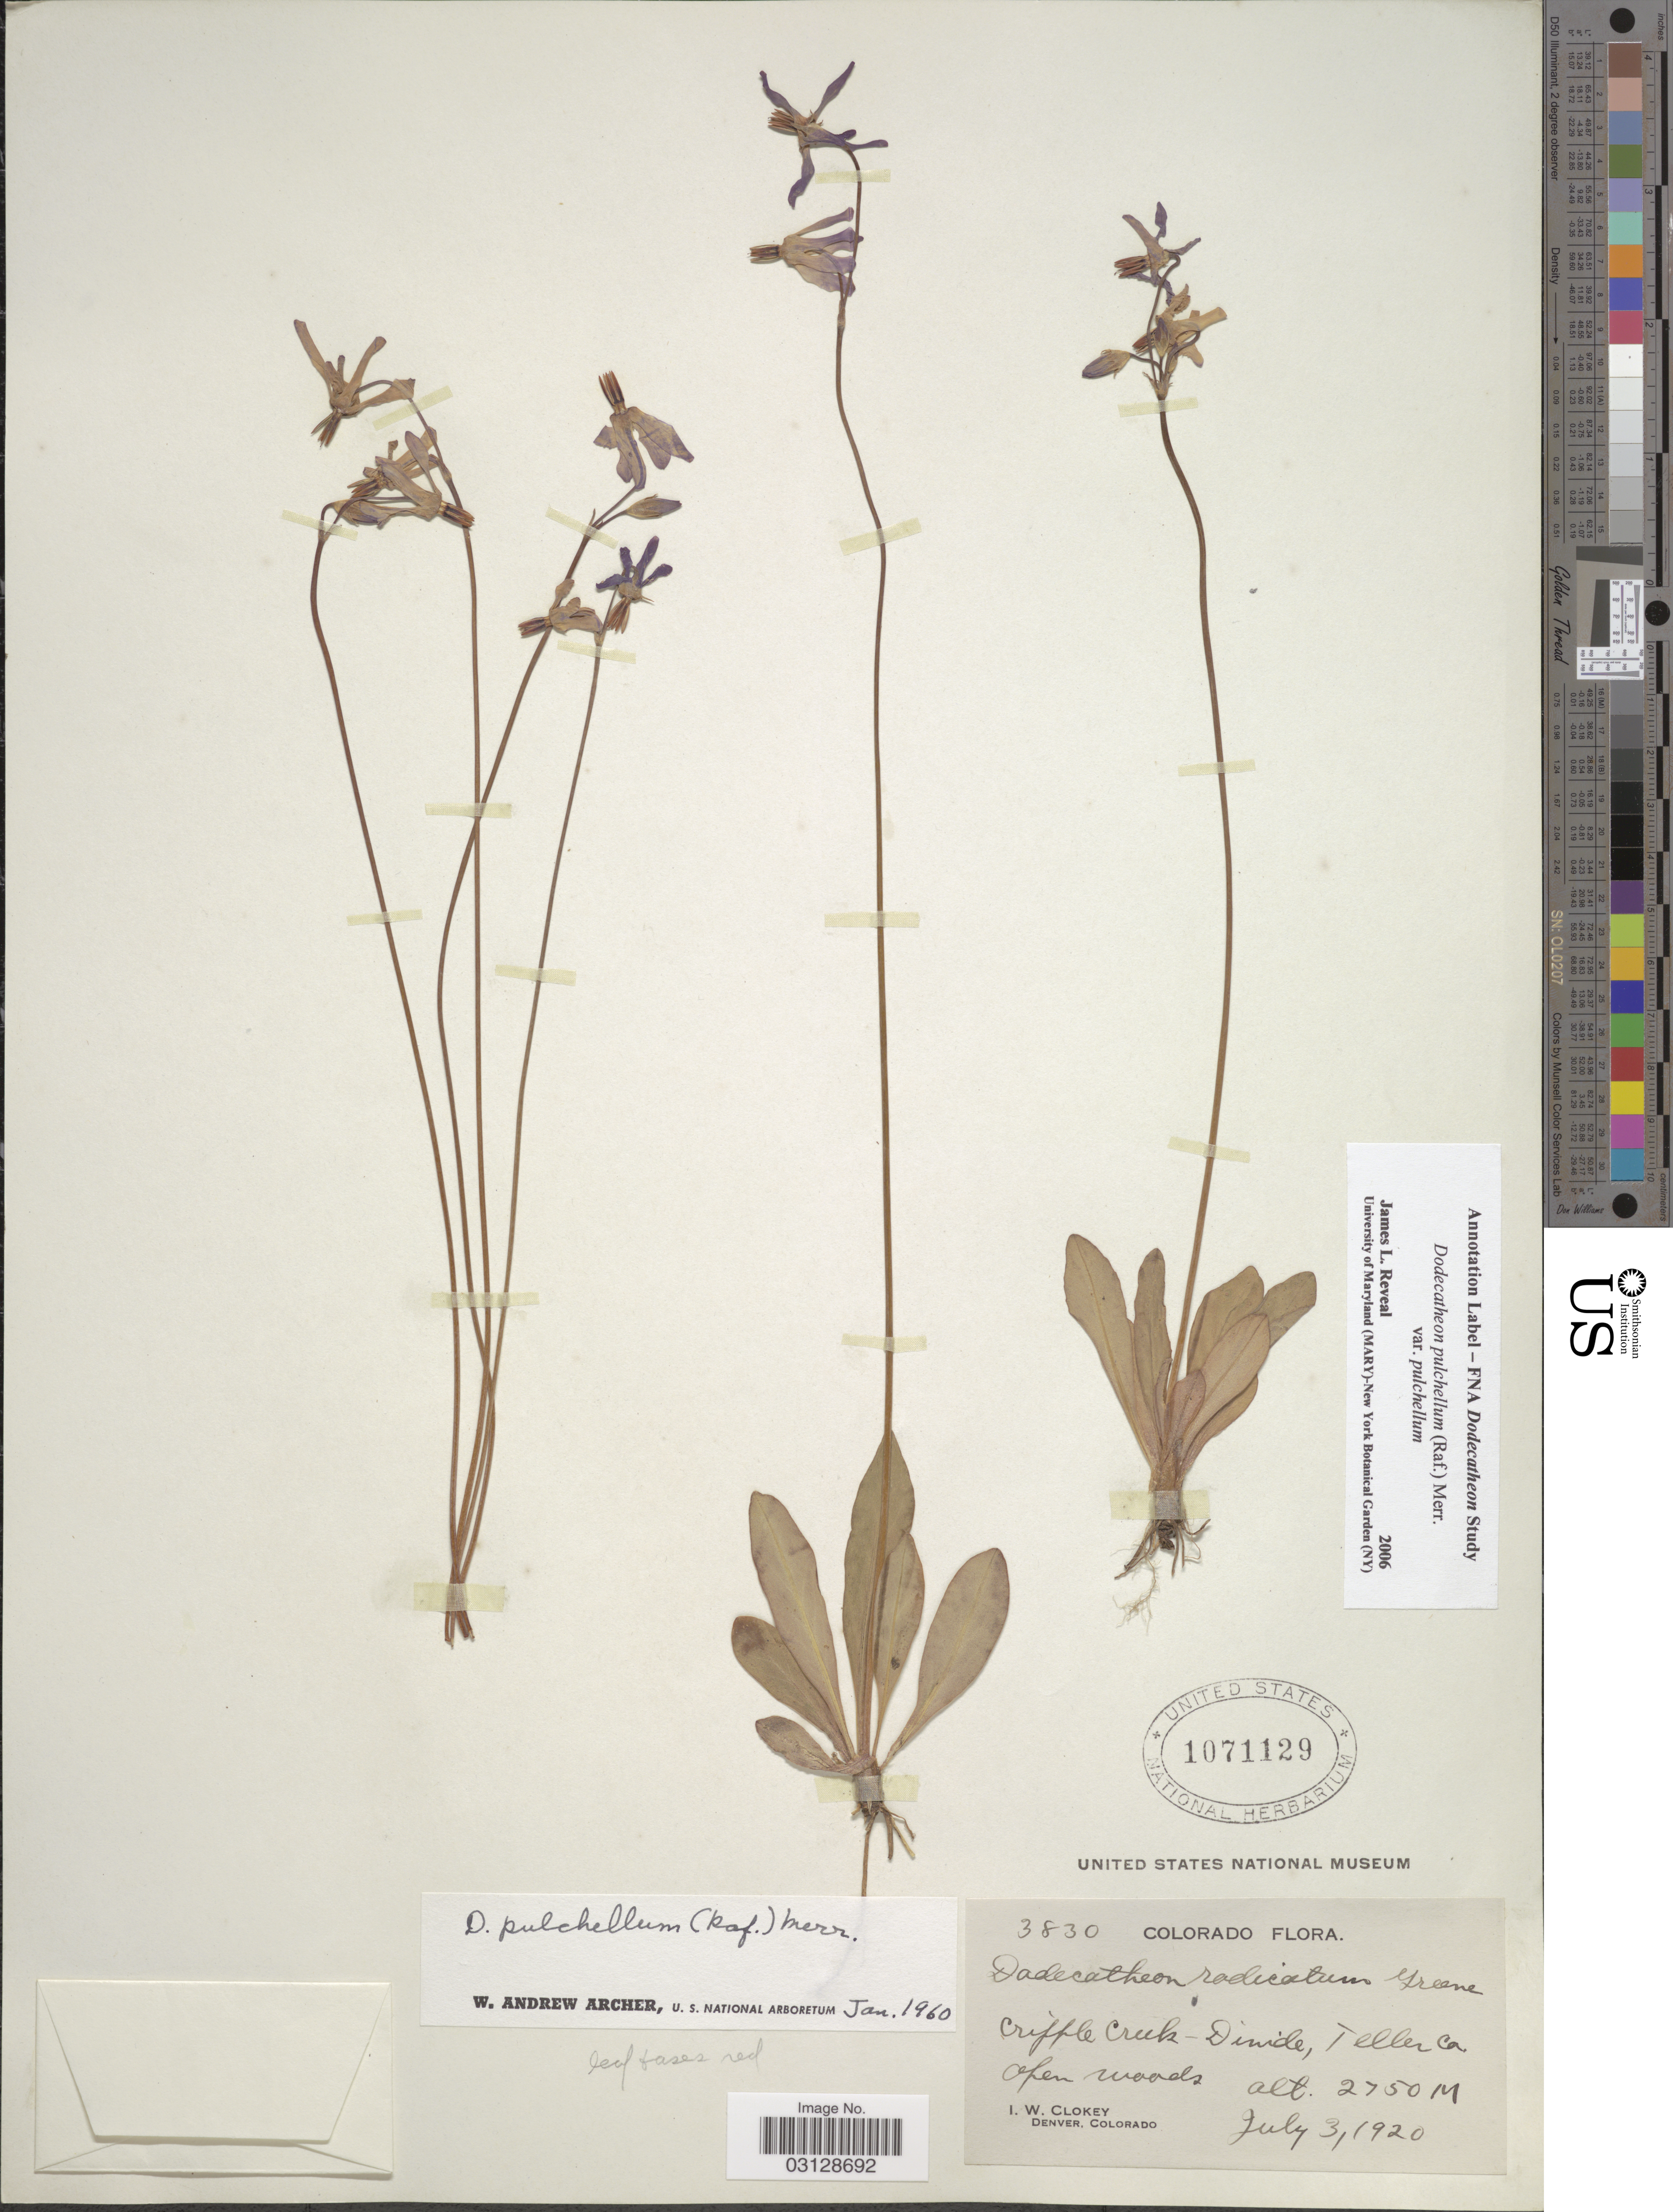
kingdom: Plantae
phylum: Tracheophyta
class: Magnoliopsida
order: Ericales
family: Primulaceae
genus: Dodecatheon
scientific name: Dodecatheon pulchellum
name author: (Raf.) Merr.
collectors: I. W. Clokey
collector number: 3830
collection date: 1920-07-03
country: United States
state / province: Colorado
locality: Cripple Creek-Divide, Teller Co.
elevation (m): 2750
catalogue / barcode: US 1071129